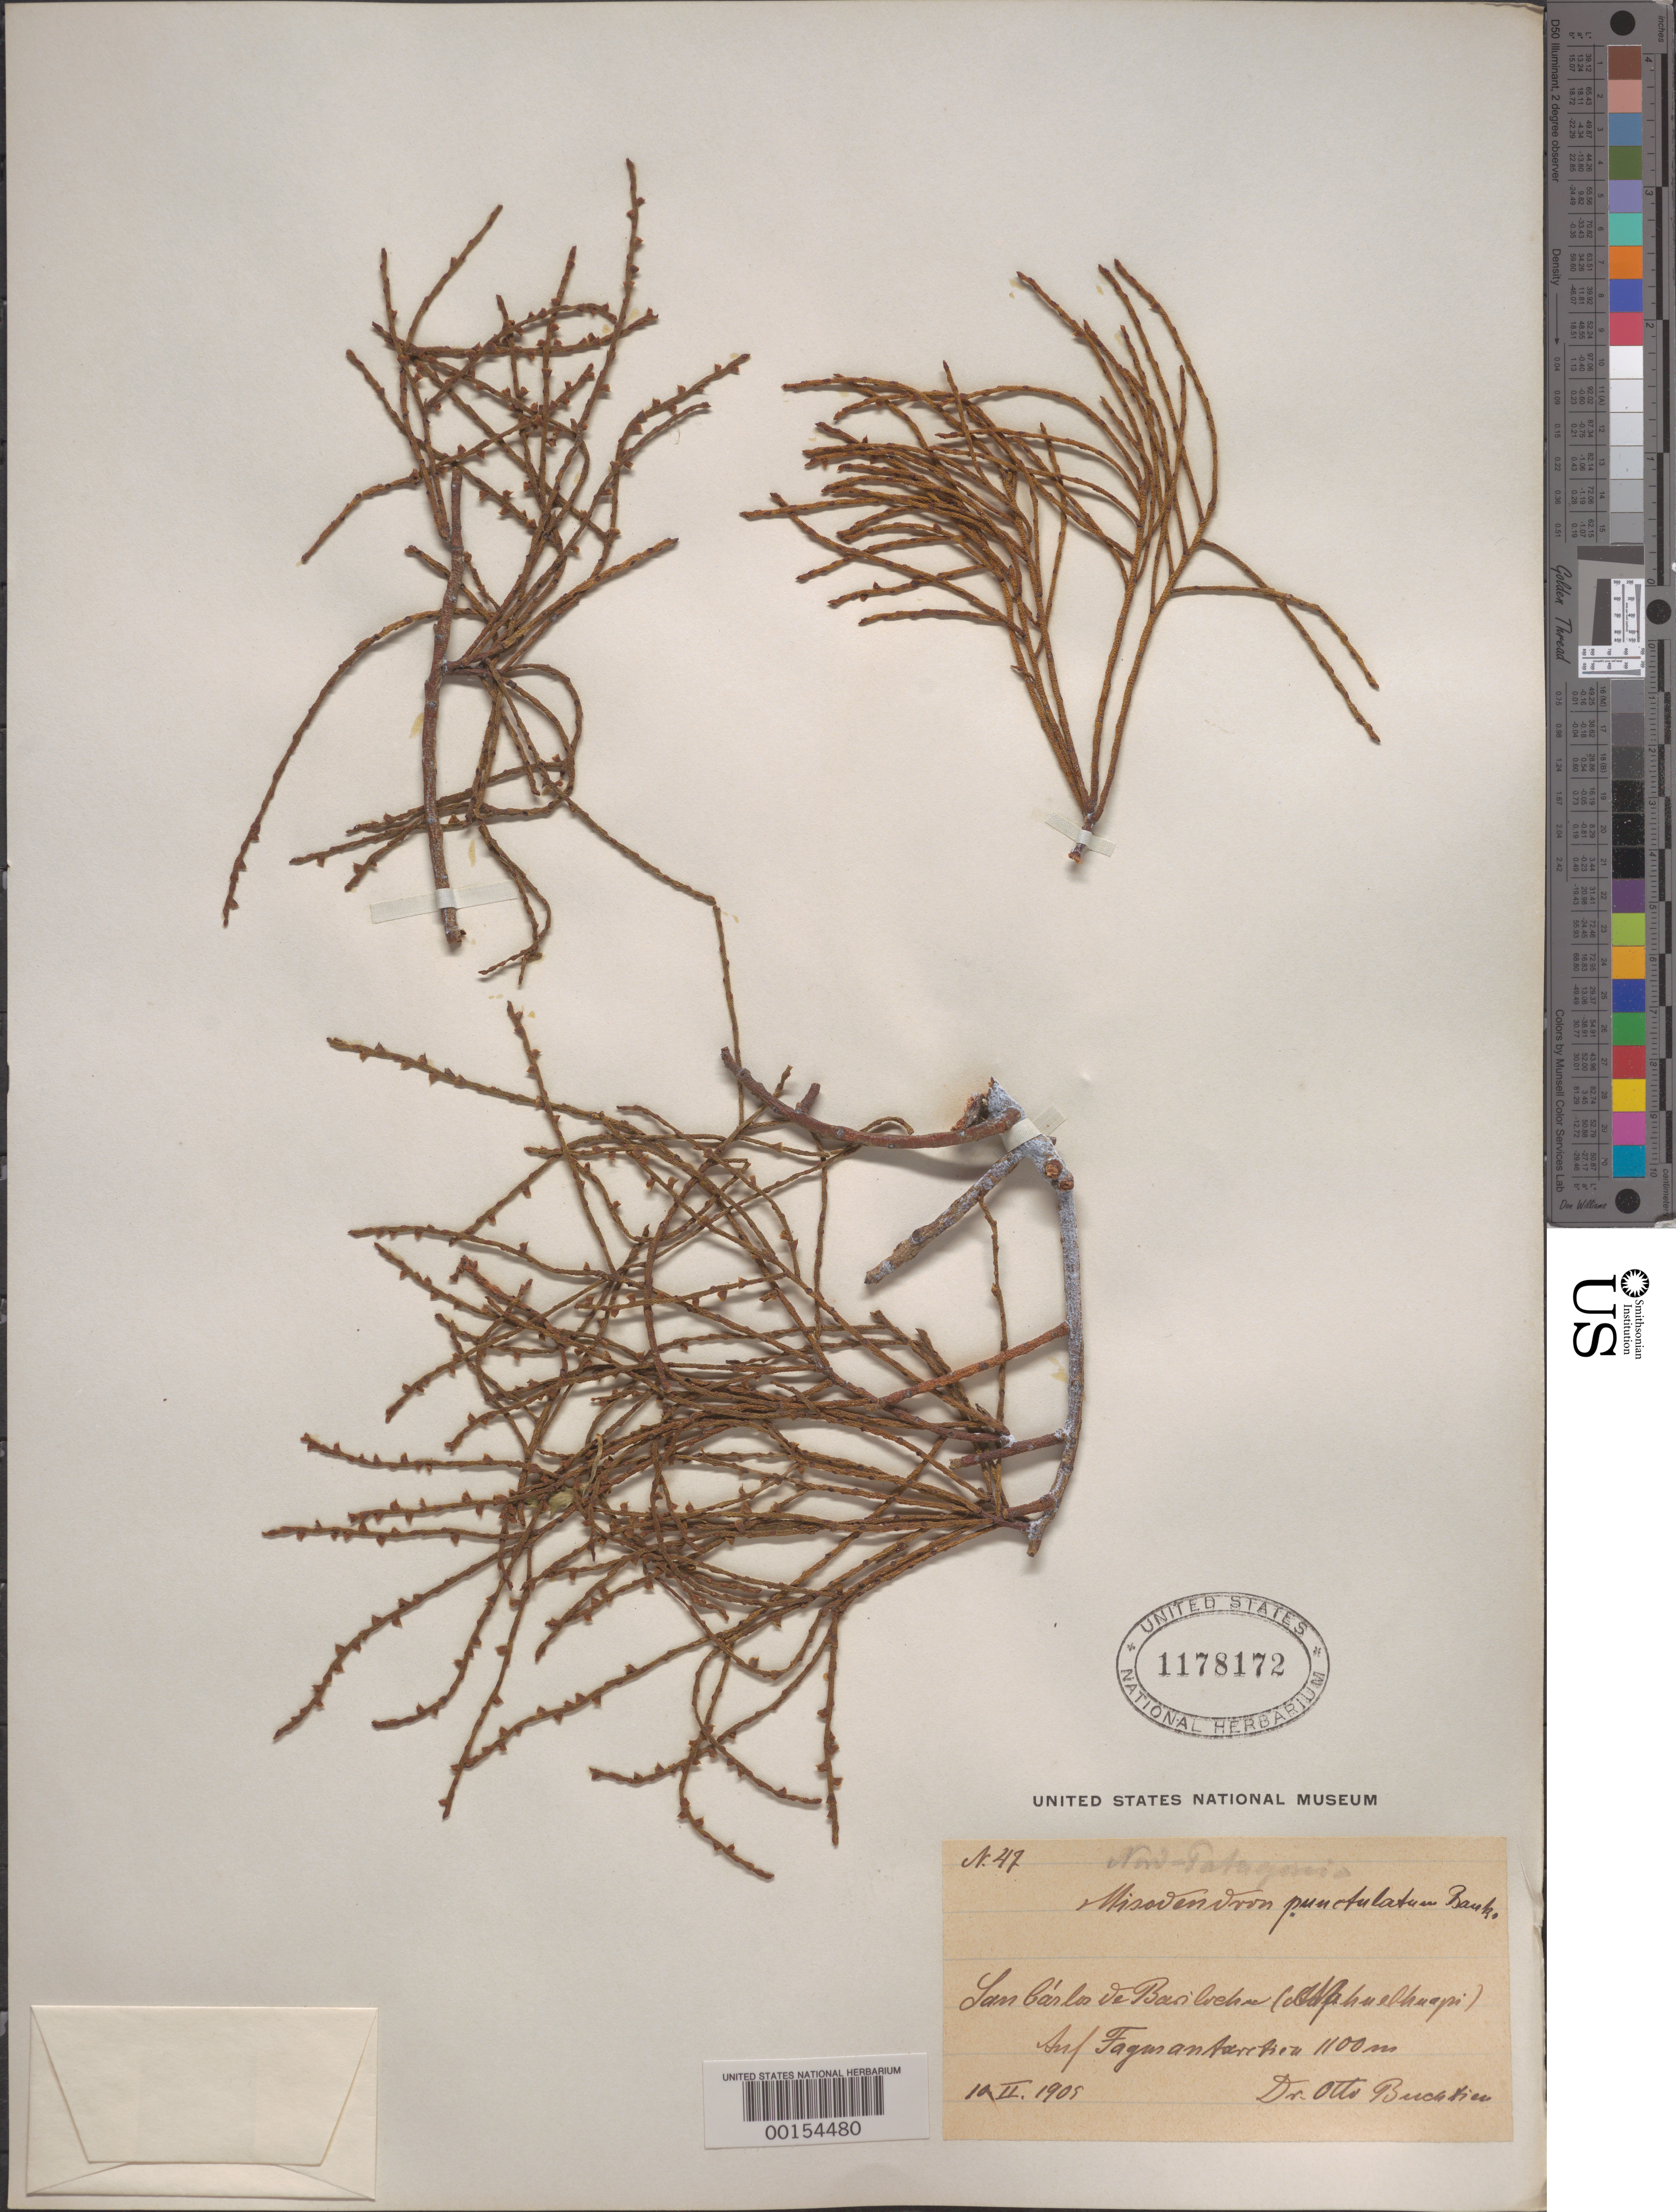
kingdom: Plantae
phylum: Tracheophyta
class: Magnoliopsida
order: Santalales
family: Misodendraceae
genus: Misodendrum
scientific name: Misodendrum punctulatum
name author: Sol. ex DC.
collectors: O. Buchtien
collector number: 47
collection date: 1905-02-10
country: Argentina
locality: Nord-Patagonia. San Cárlos de Bariloche (Nahuelhuapi).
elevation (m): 1100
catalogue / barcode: US 1178172